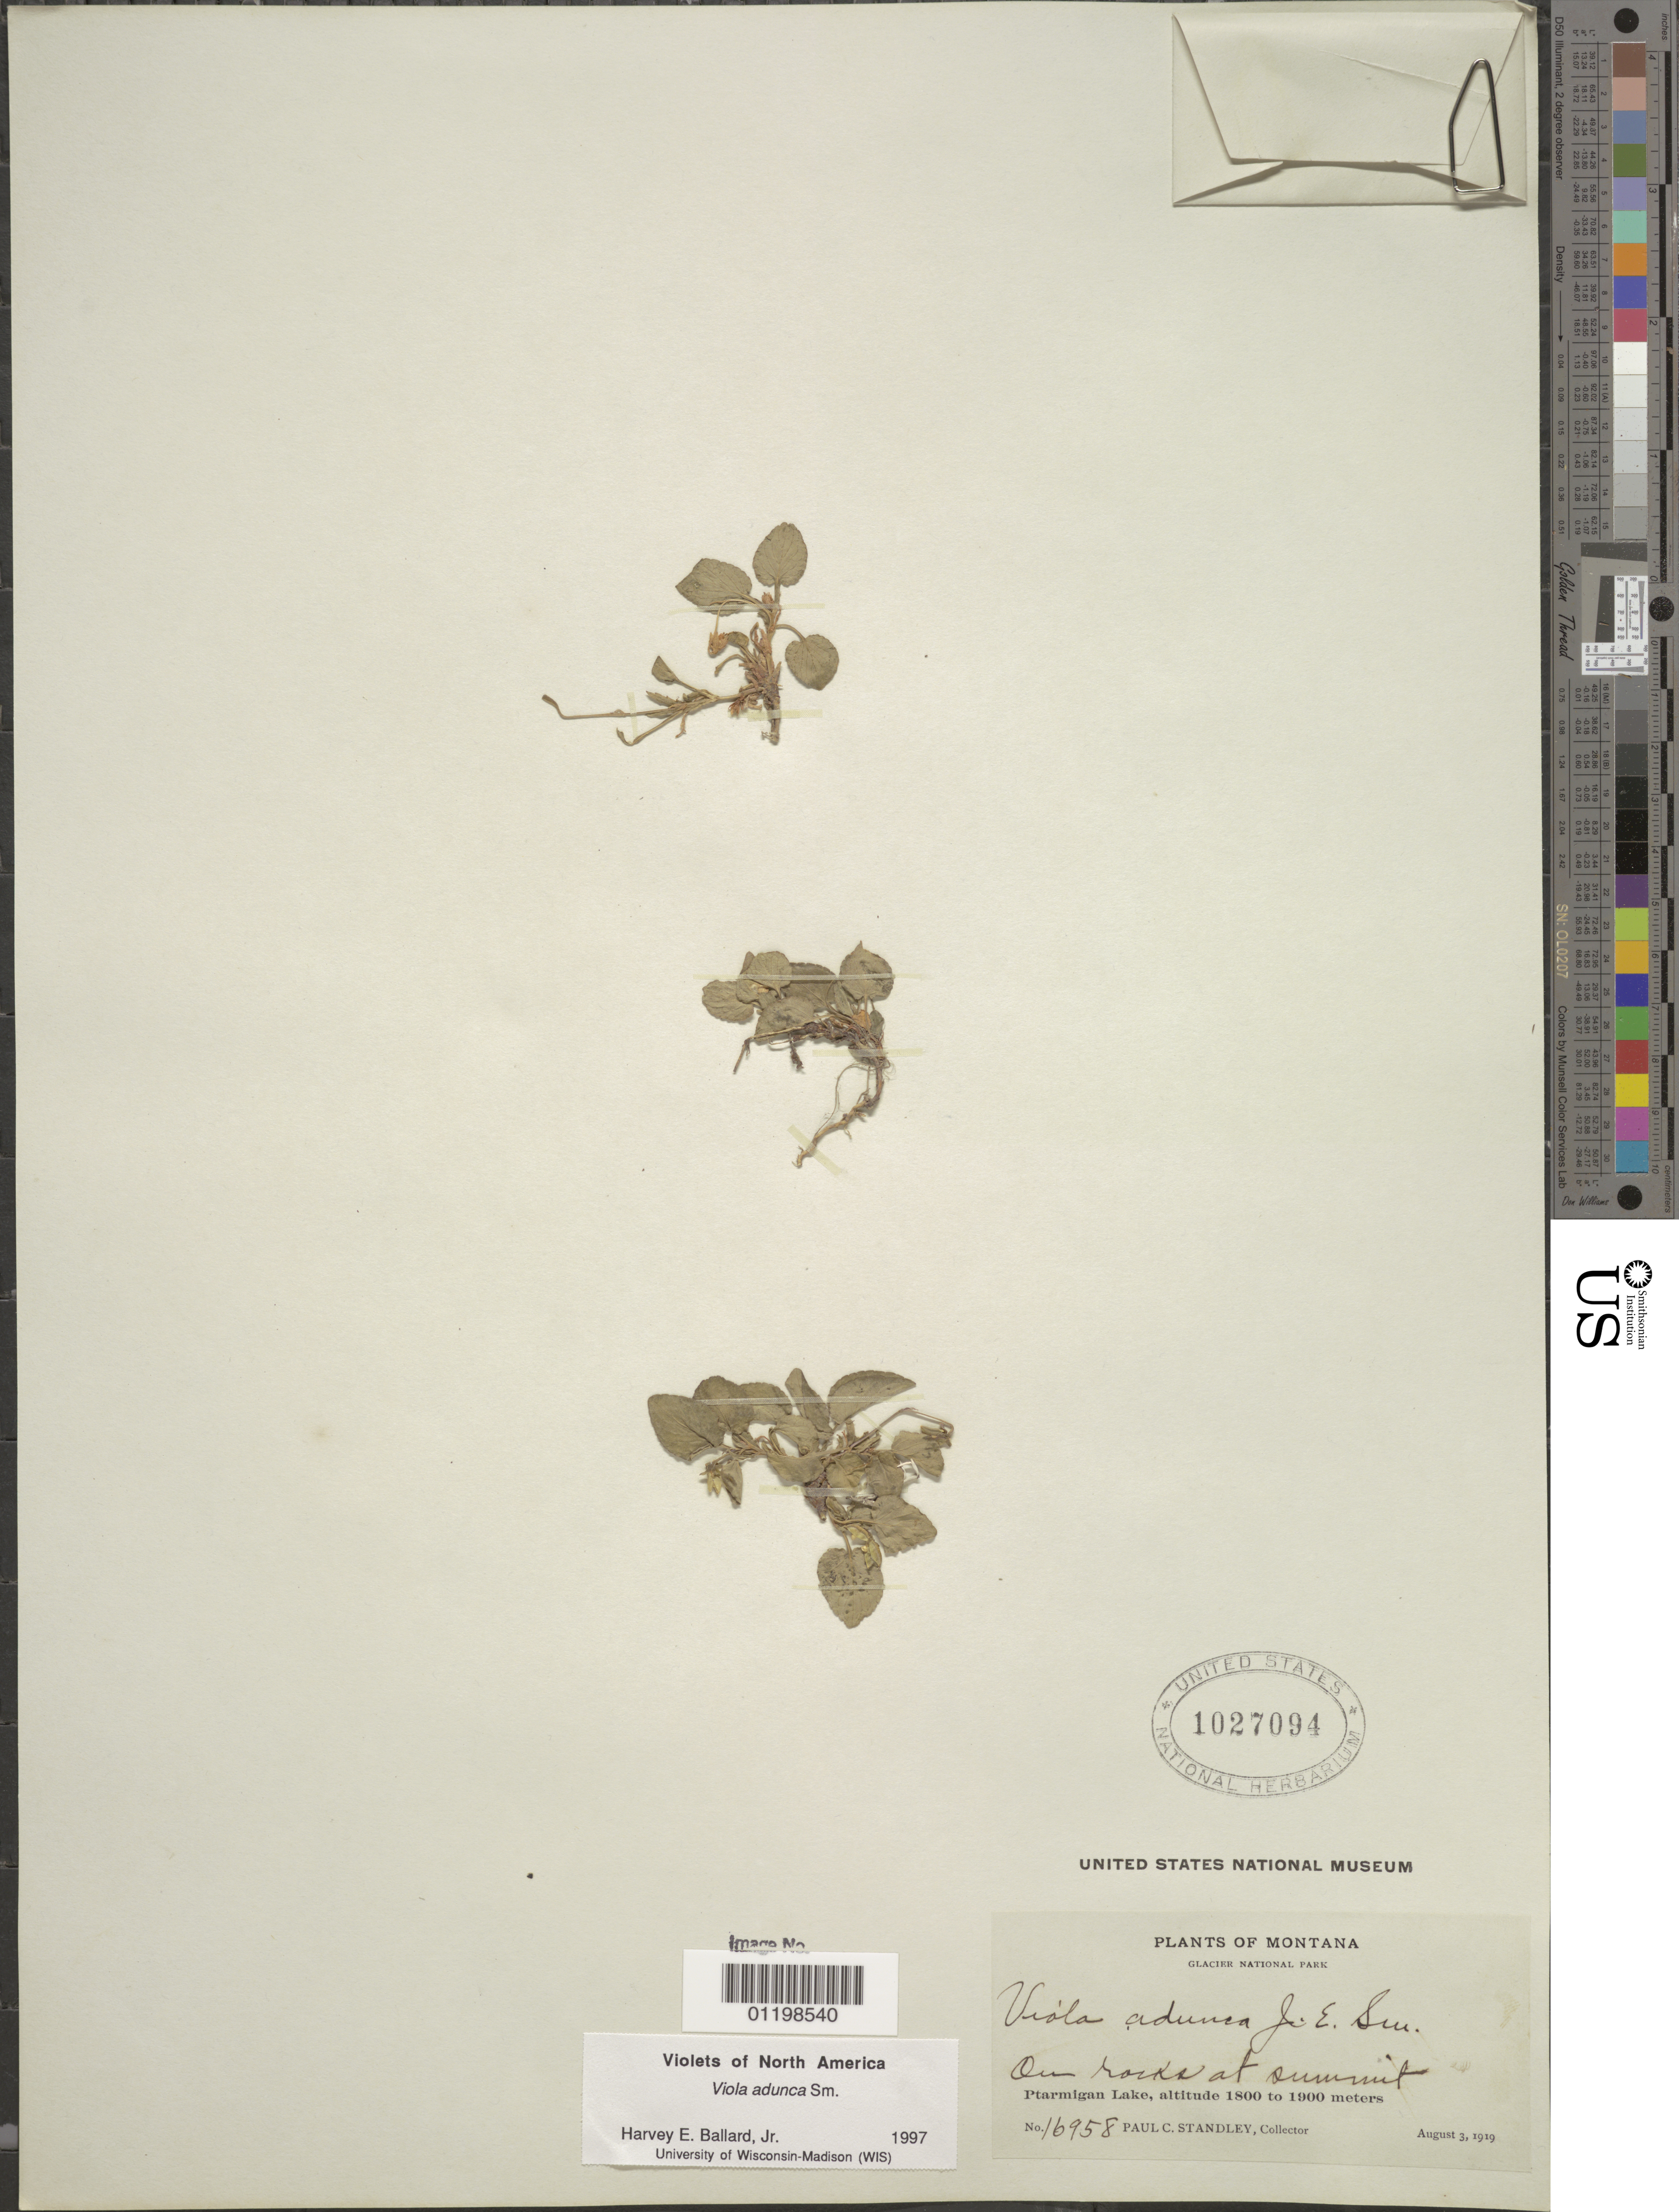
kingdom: Plantae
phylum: Tracheophyta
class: Magnoliopsida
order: Malpighiales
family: Violaceae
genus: Viola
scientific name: Viola adunca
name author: Sm.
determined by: Ballard, Harvey E.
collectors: P. C. Standley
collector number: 16958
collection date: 1919-08-03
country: United States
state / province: Montana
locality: Ptarmigan Lake, Glacier National Park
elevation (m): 1800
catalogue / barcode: US 1027094